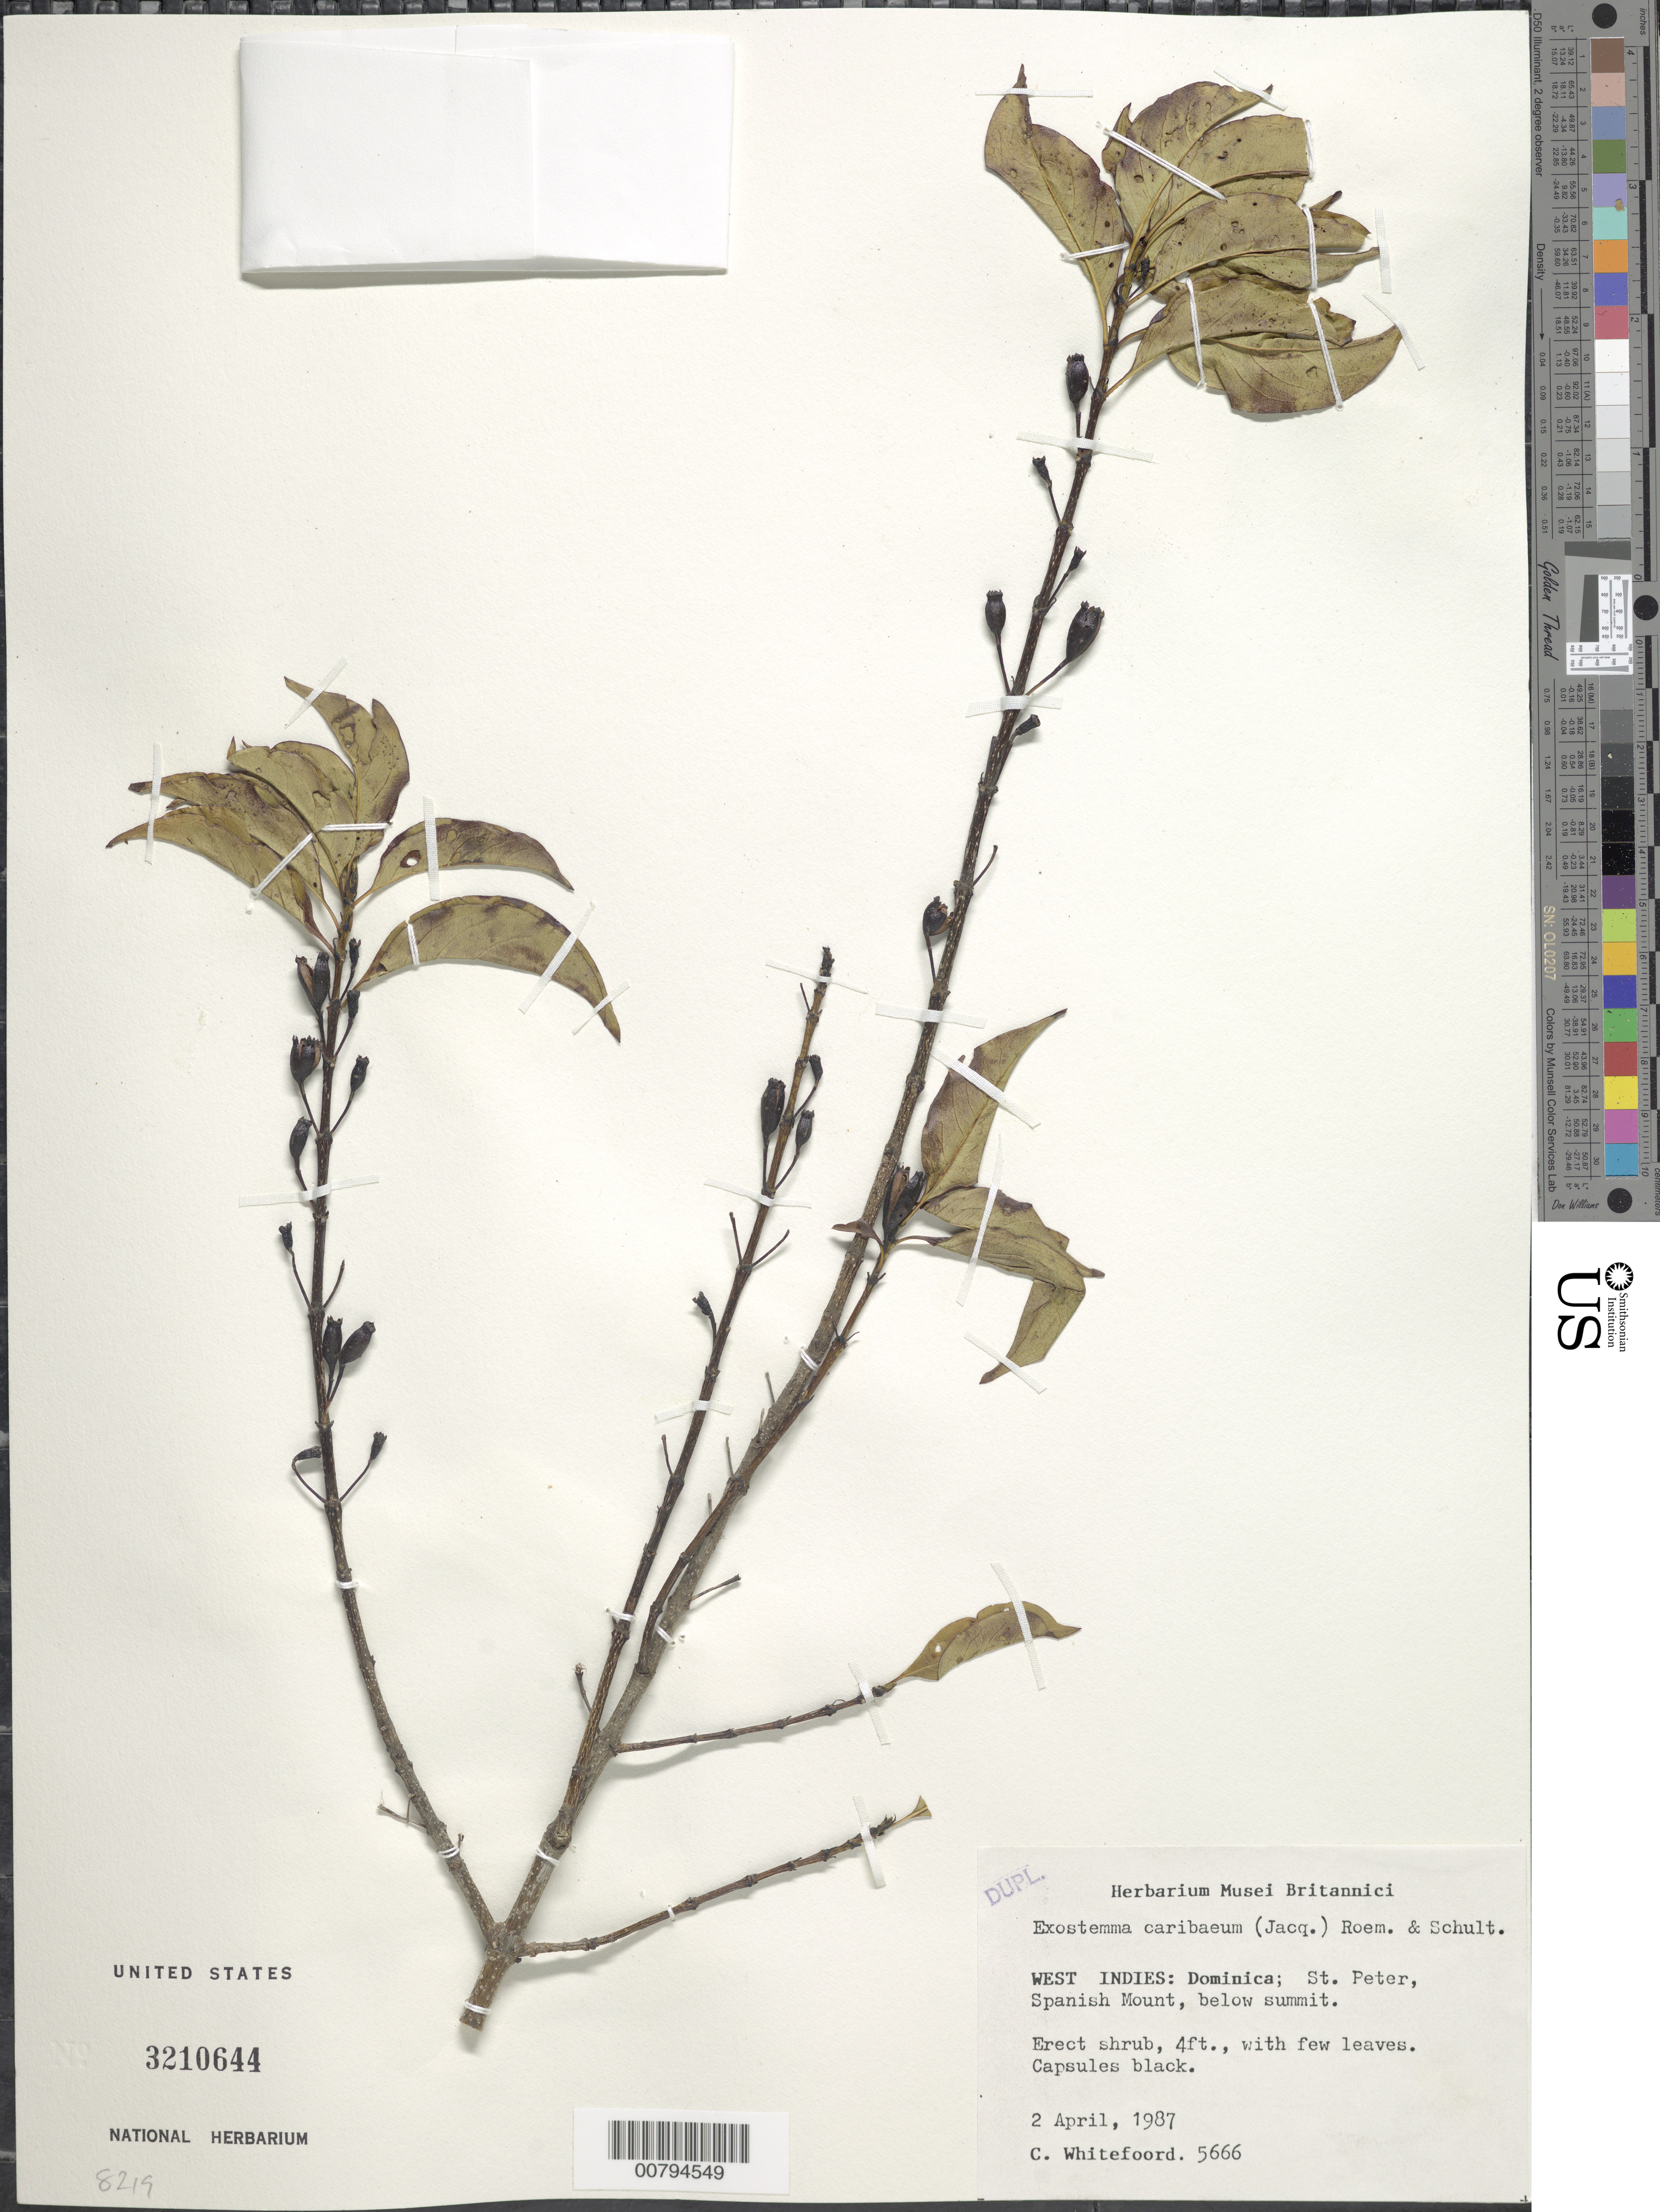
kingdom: Plantae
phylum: Tracheophyta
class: Magnoliopsida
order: Gentianales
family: Rubiaceae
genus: Exostema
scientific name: Exostema caribaeum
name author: (Jacq.) Roem. & Schult.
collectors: C. Whitefoord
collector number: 5666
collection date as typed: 02 Apr 1987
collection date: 1987-04-02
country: Dominica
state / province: St. Peter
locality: Spanish Mount, below summit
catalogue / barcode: US 3210644